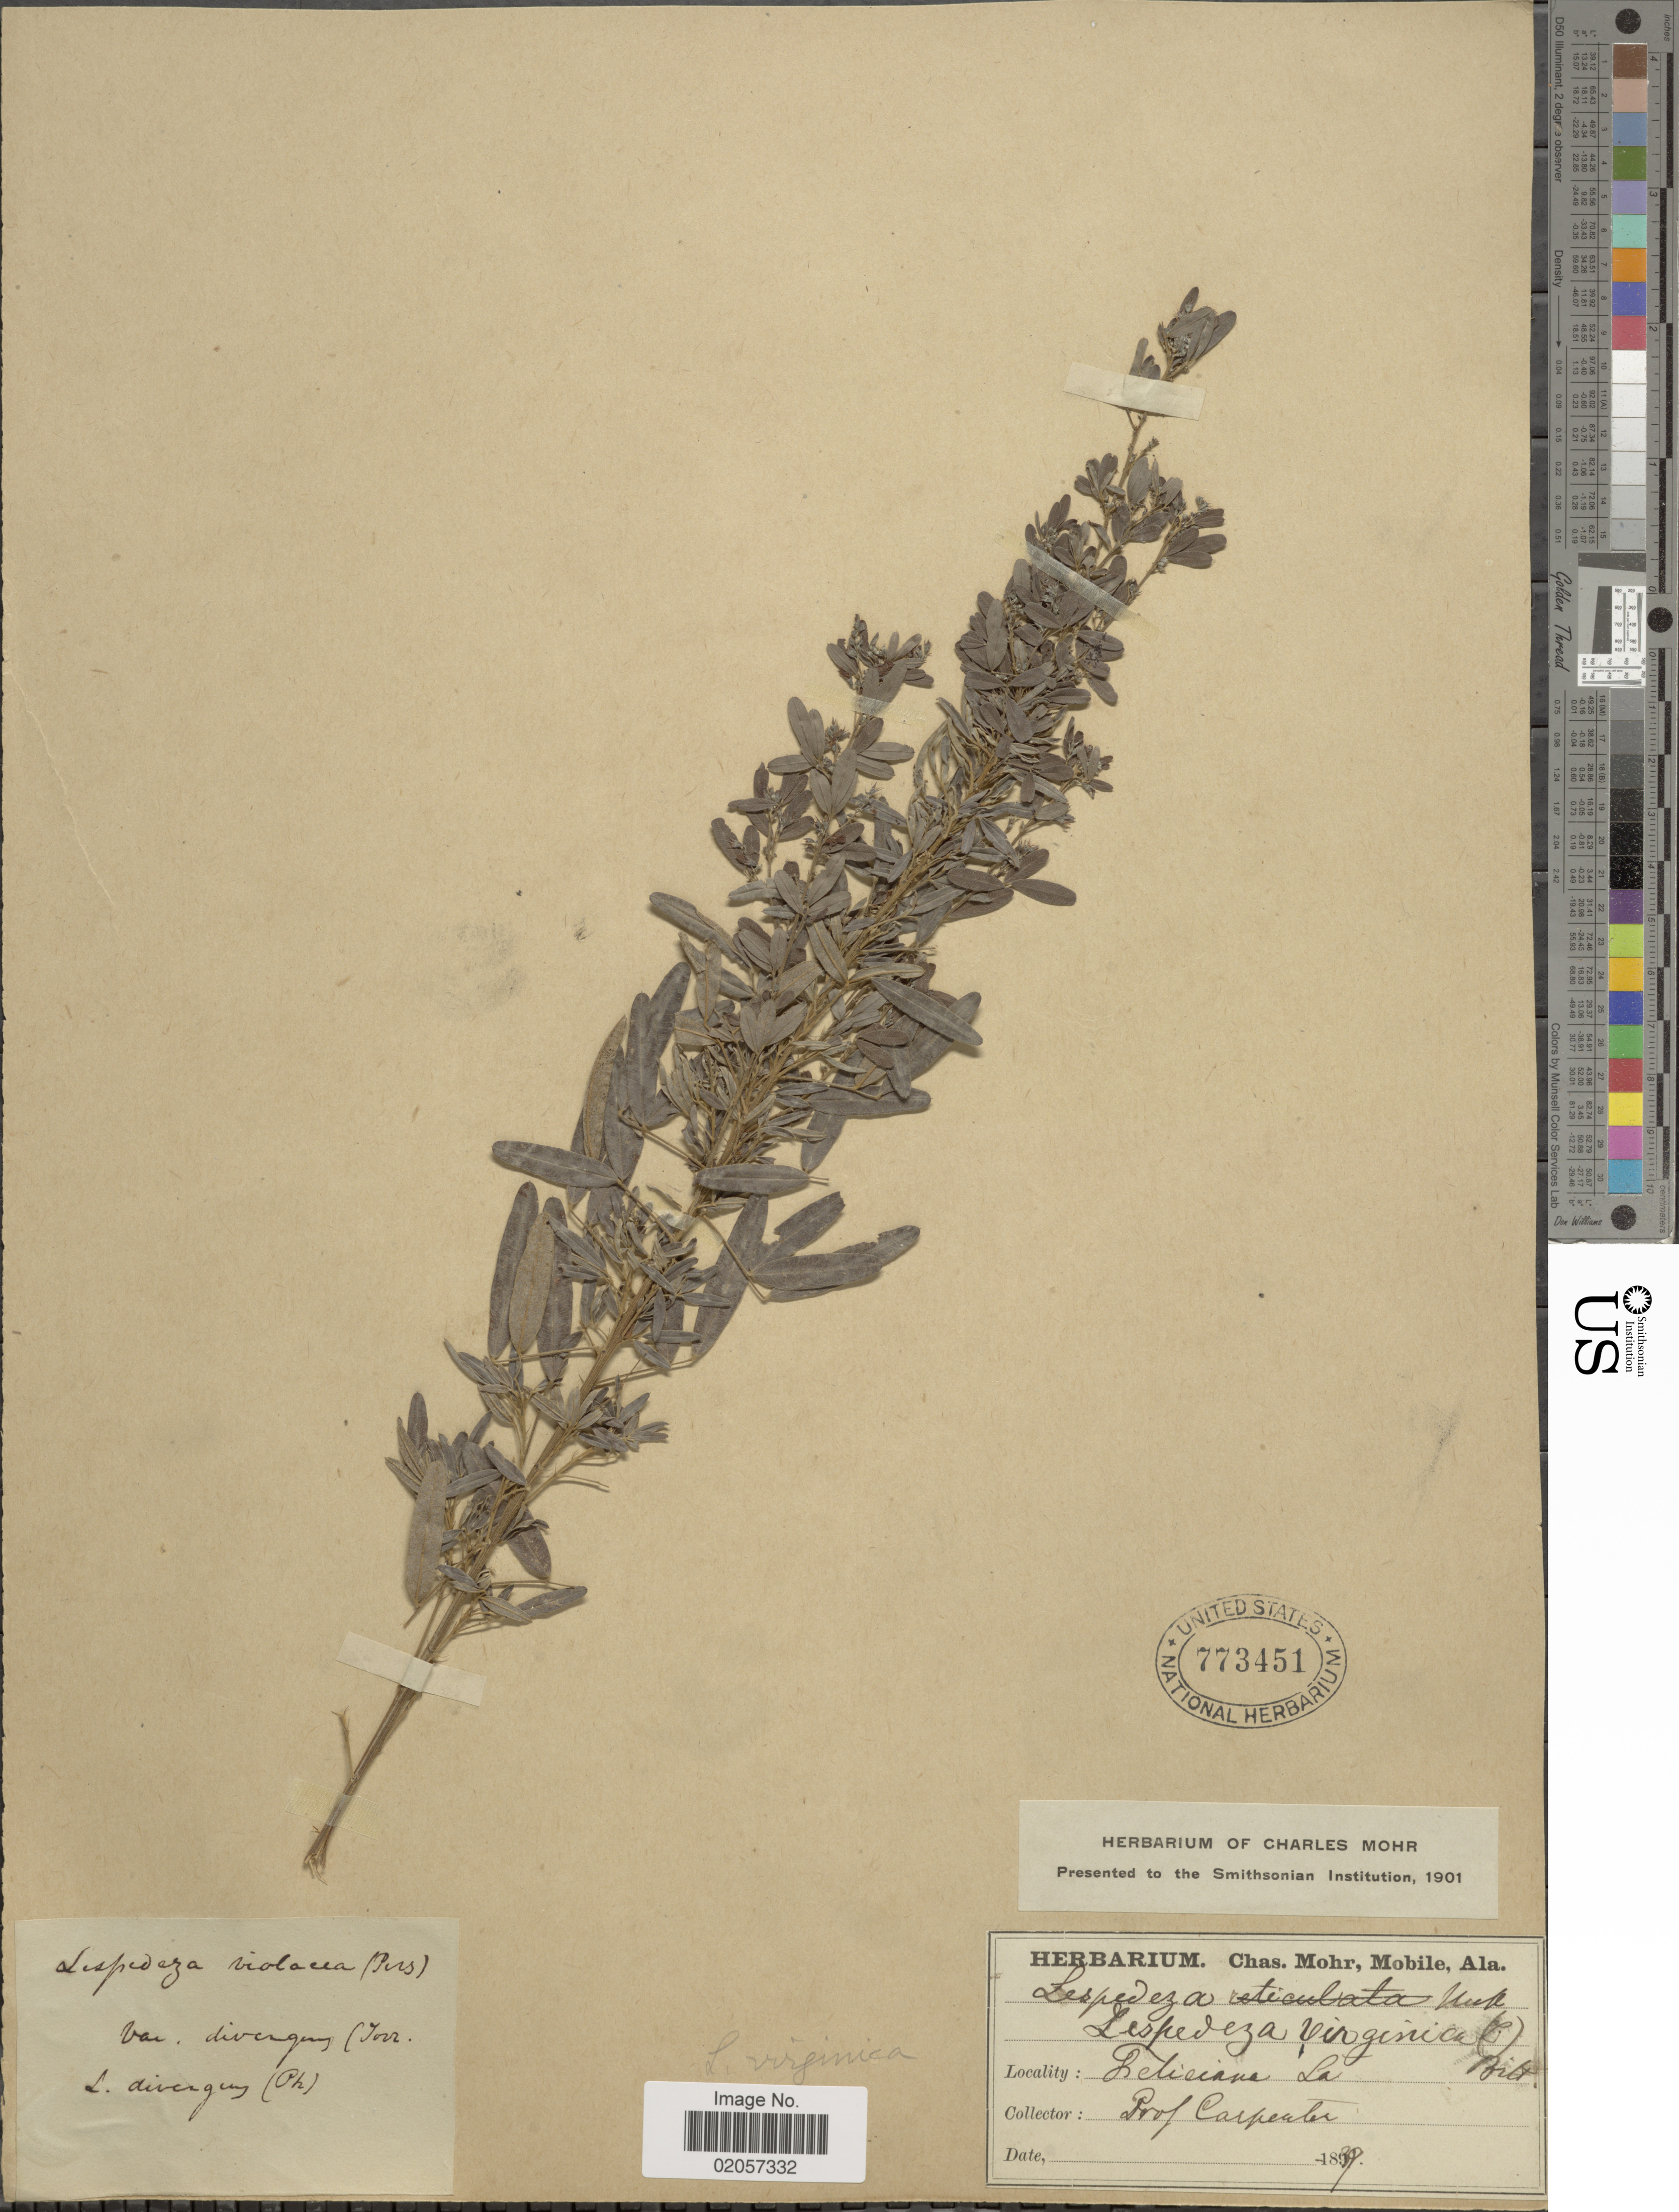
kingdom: Plantae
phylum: Tracheophyta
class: Magnoliopsida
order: Fabales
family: Fabaceae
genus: Lespedeza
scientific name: Lespedeza virginica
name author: (L.) Britton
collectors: -. Carpenter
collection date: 1839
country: United States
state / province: Louisiana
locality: Feliciana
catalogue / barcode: US 773451